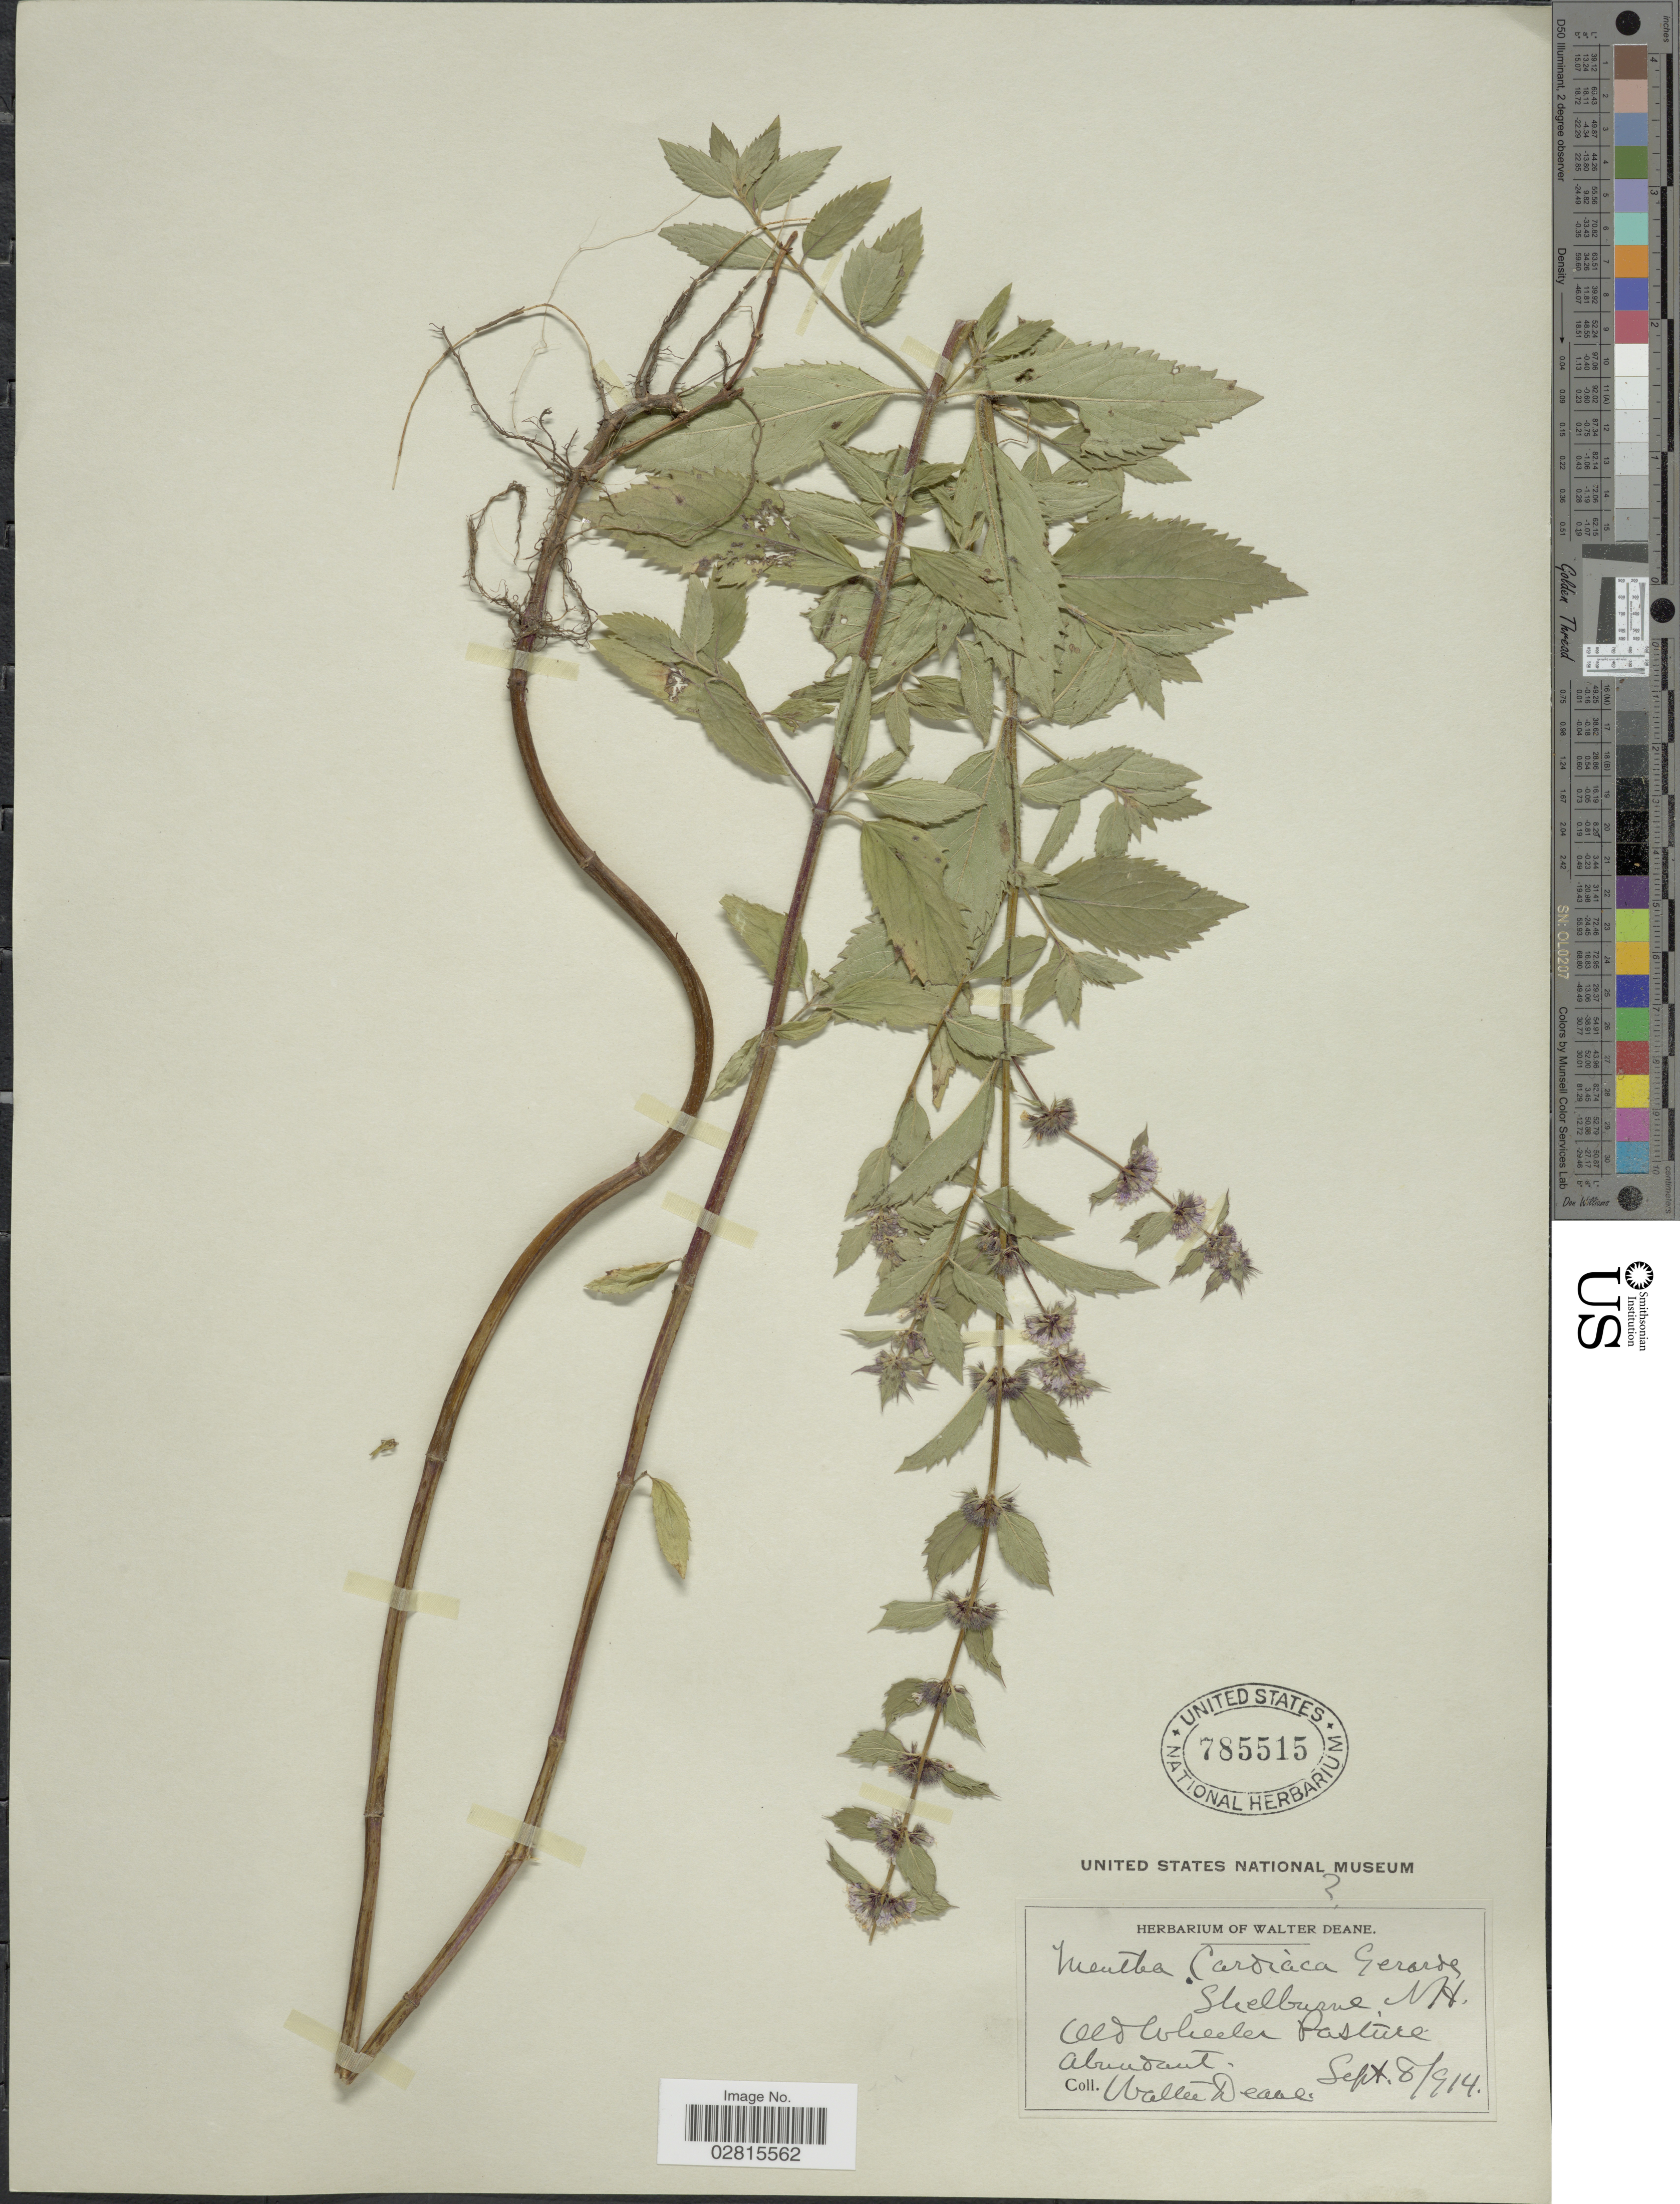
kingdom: Plantae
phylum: Tracheophyta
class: Magnoliopsida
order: Lamiales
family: Lamiaceae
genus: Mentha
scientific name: Mentha x cardiaca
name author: (S.F. Gray) Gerarde ex Baker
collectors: W. Deane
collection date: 1914-09-08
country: United States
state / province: New Hampshire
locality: Shelburne, N. H.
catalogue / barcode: US 785515